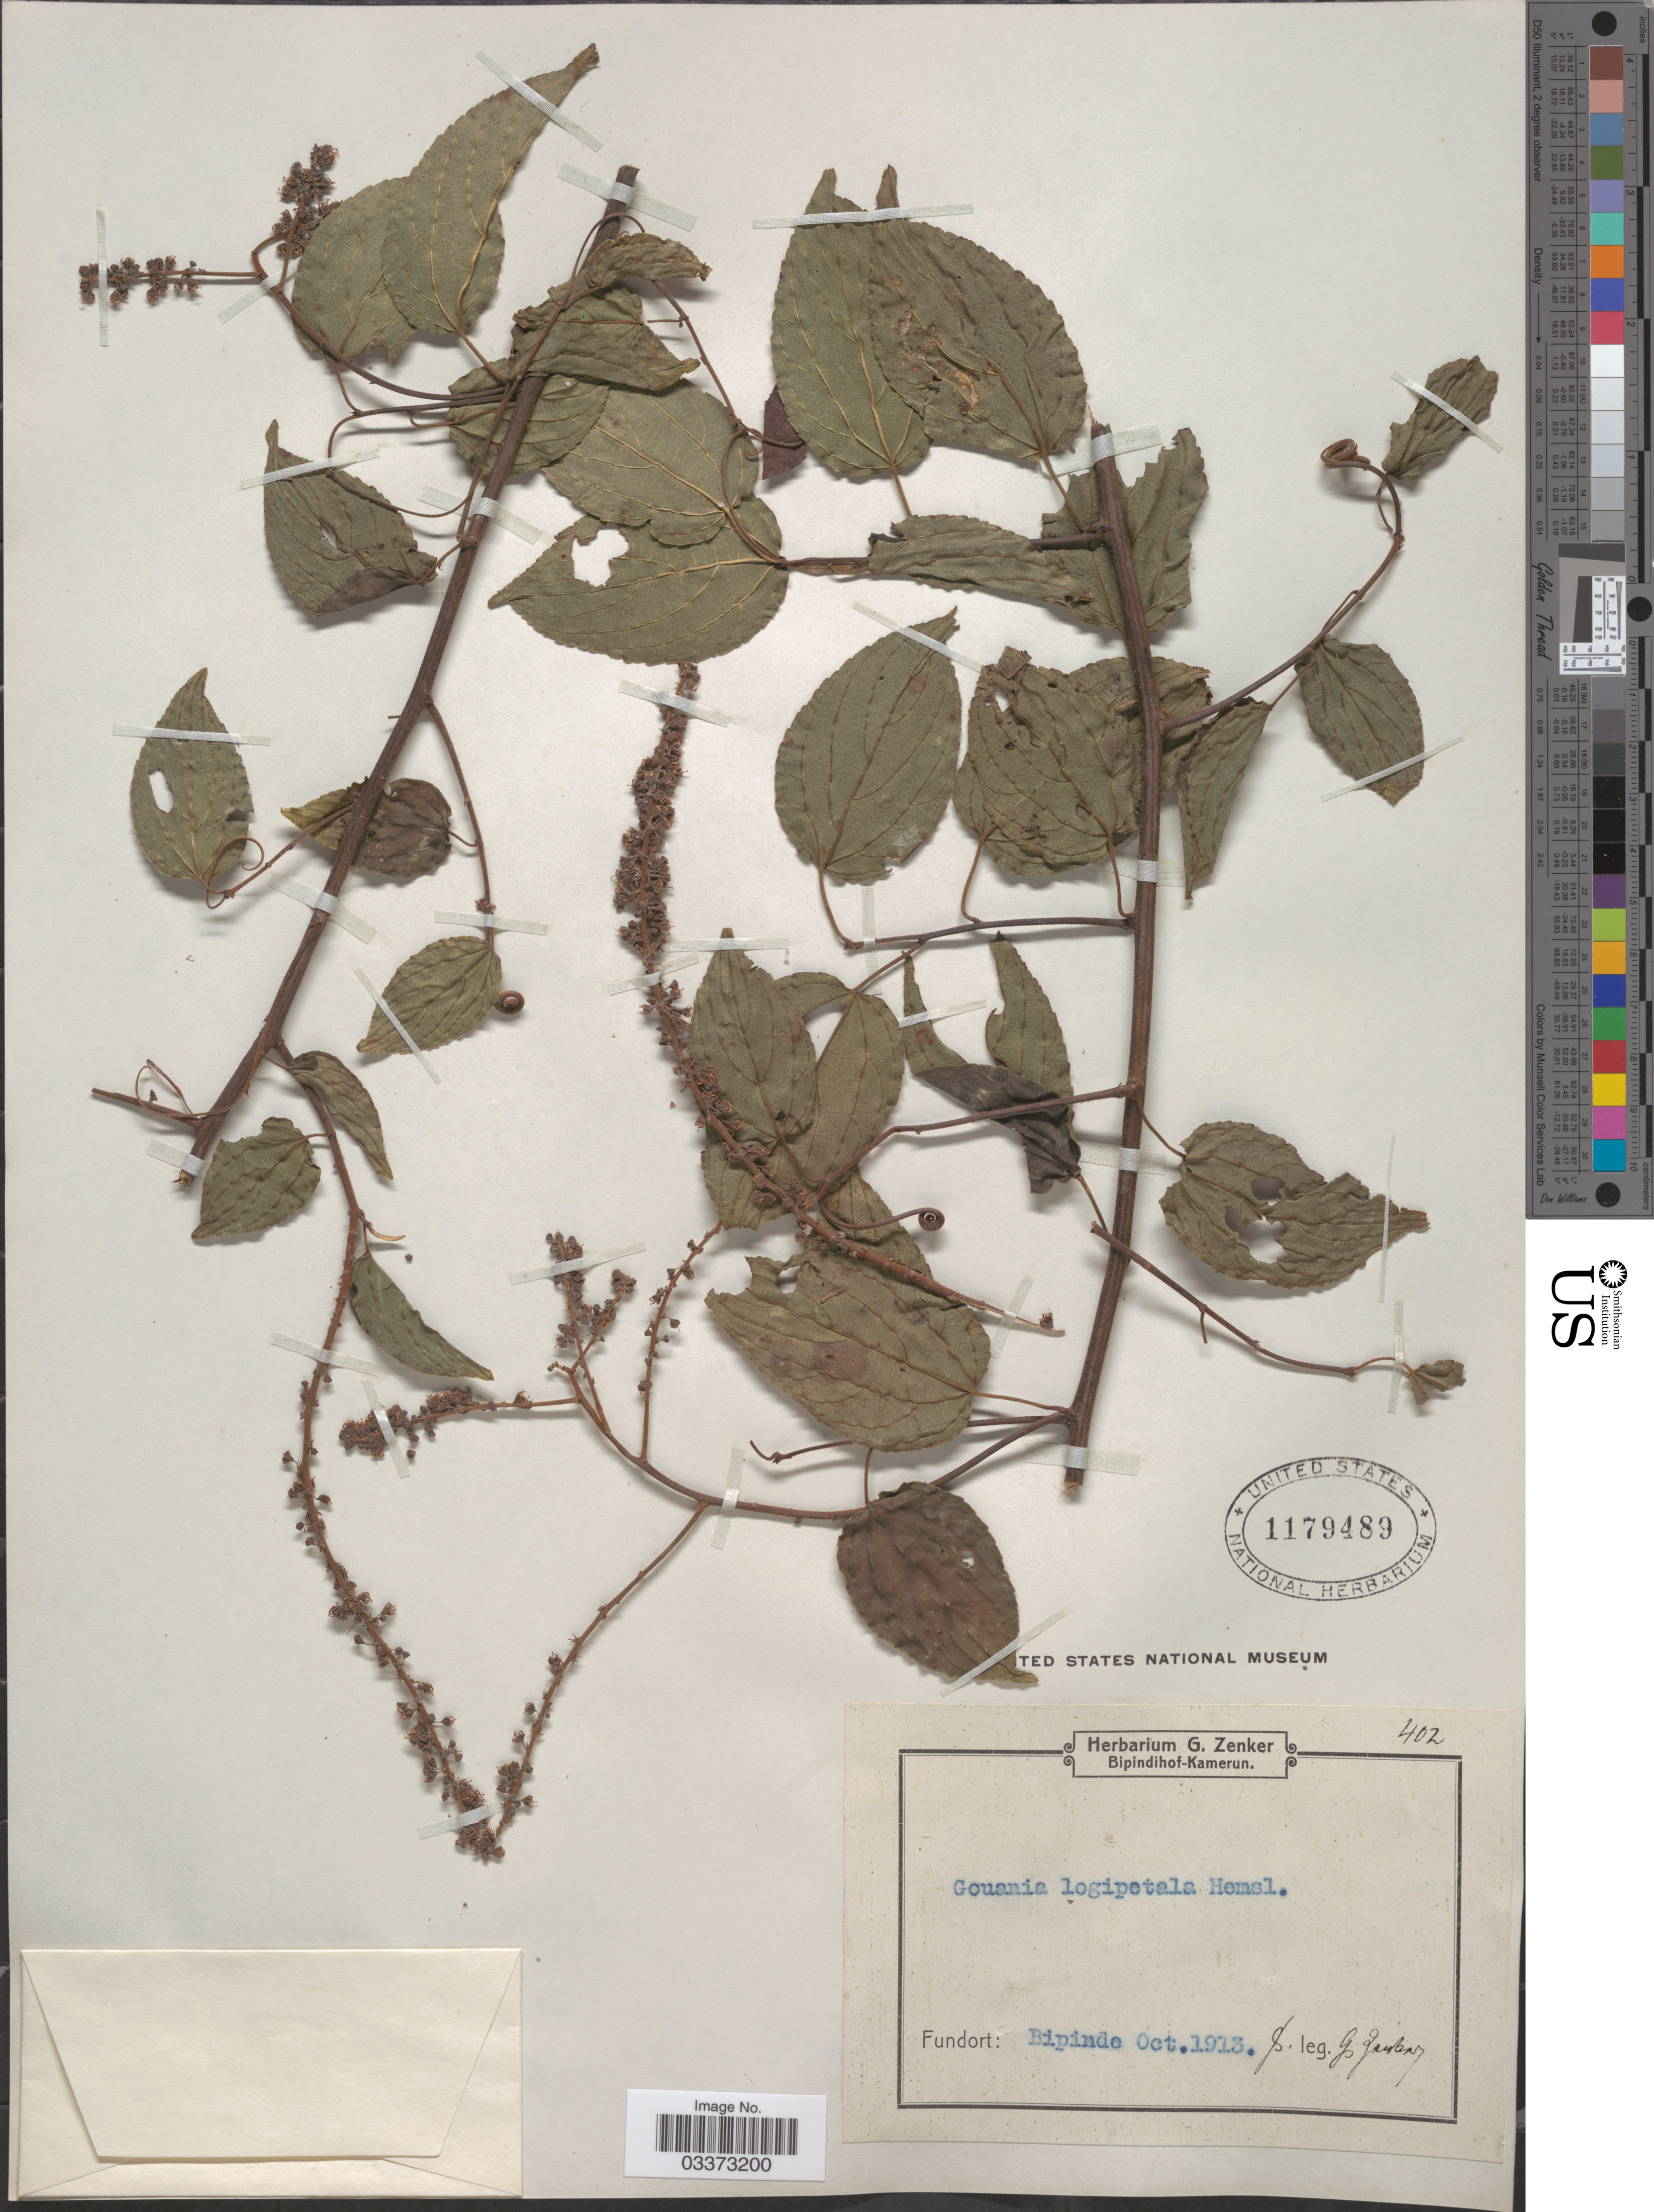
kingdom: Plantae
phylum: Tracheophyta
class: Magnoliopsida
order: Rosales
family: Rhamnaceae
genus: Gouania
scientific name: Gouania longipetala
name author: Hemsl.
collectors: G. A. Zenker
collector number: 402?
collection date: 1913-10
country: Cameroon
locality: Bipinde.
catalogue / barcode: US 1179489